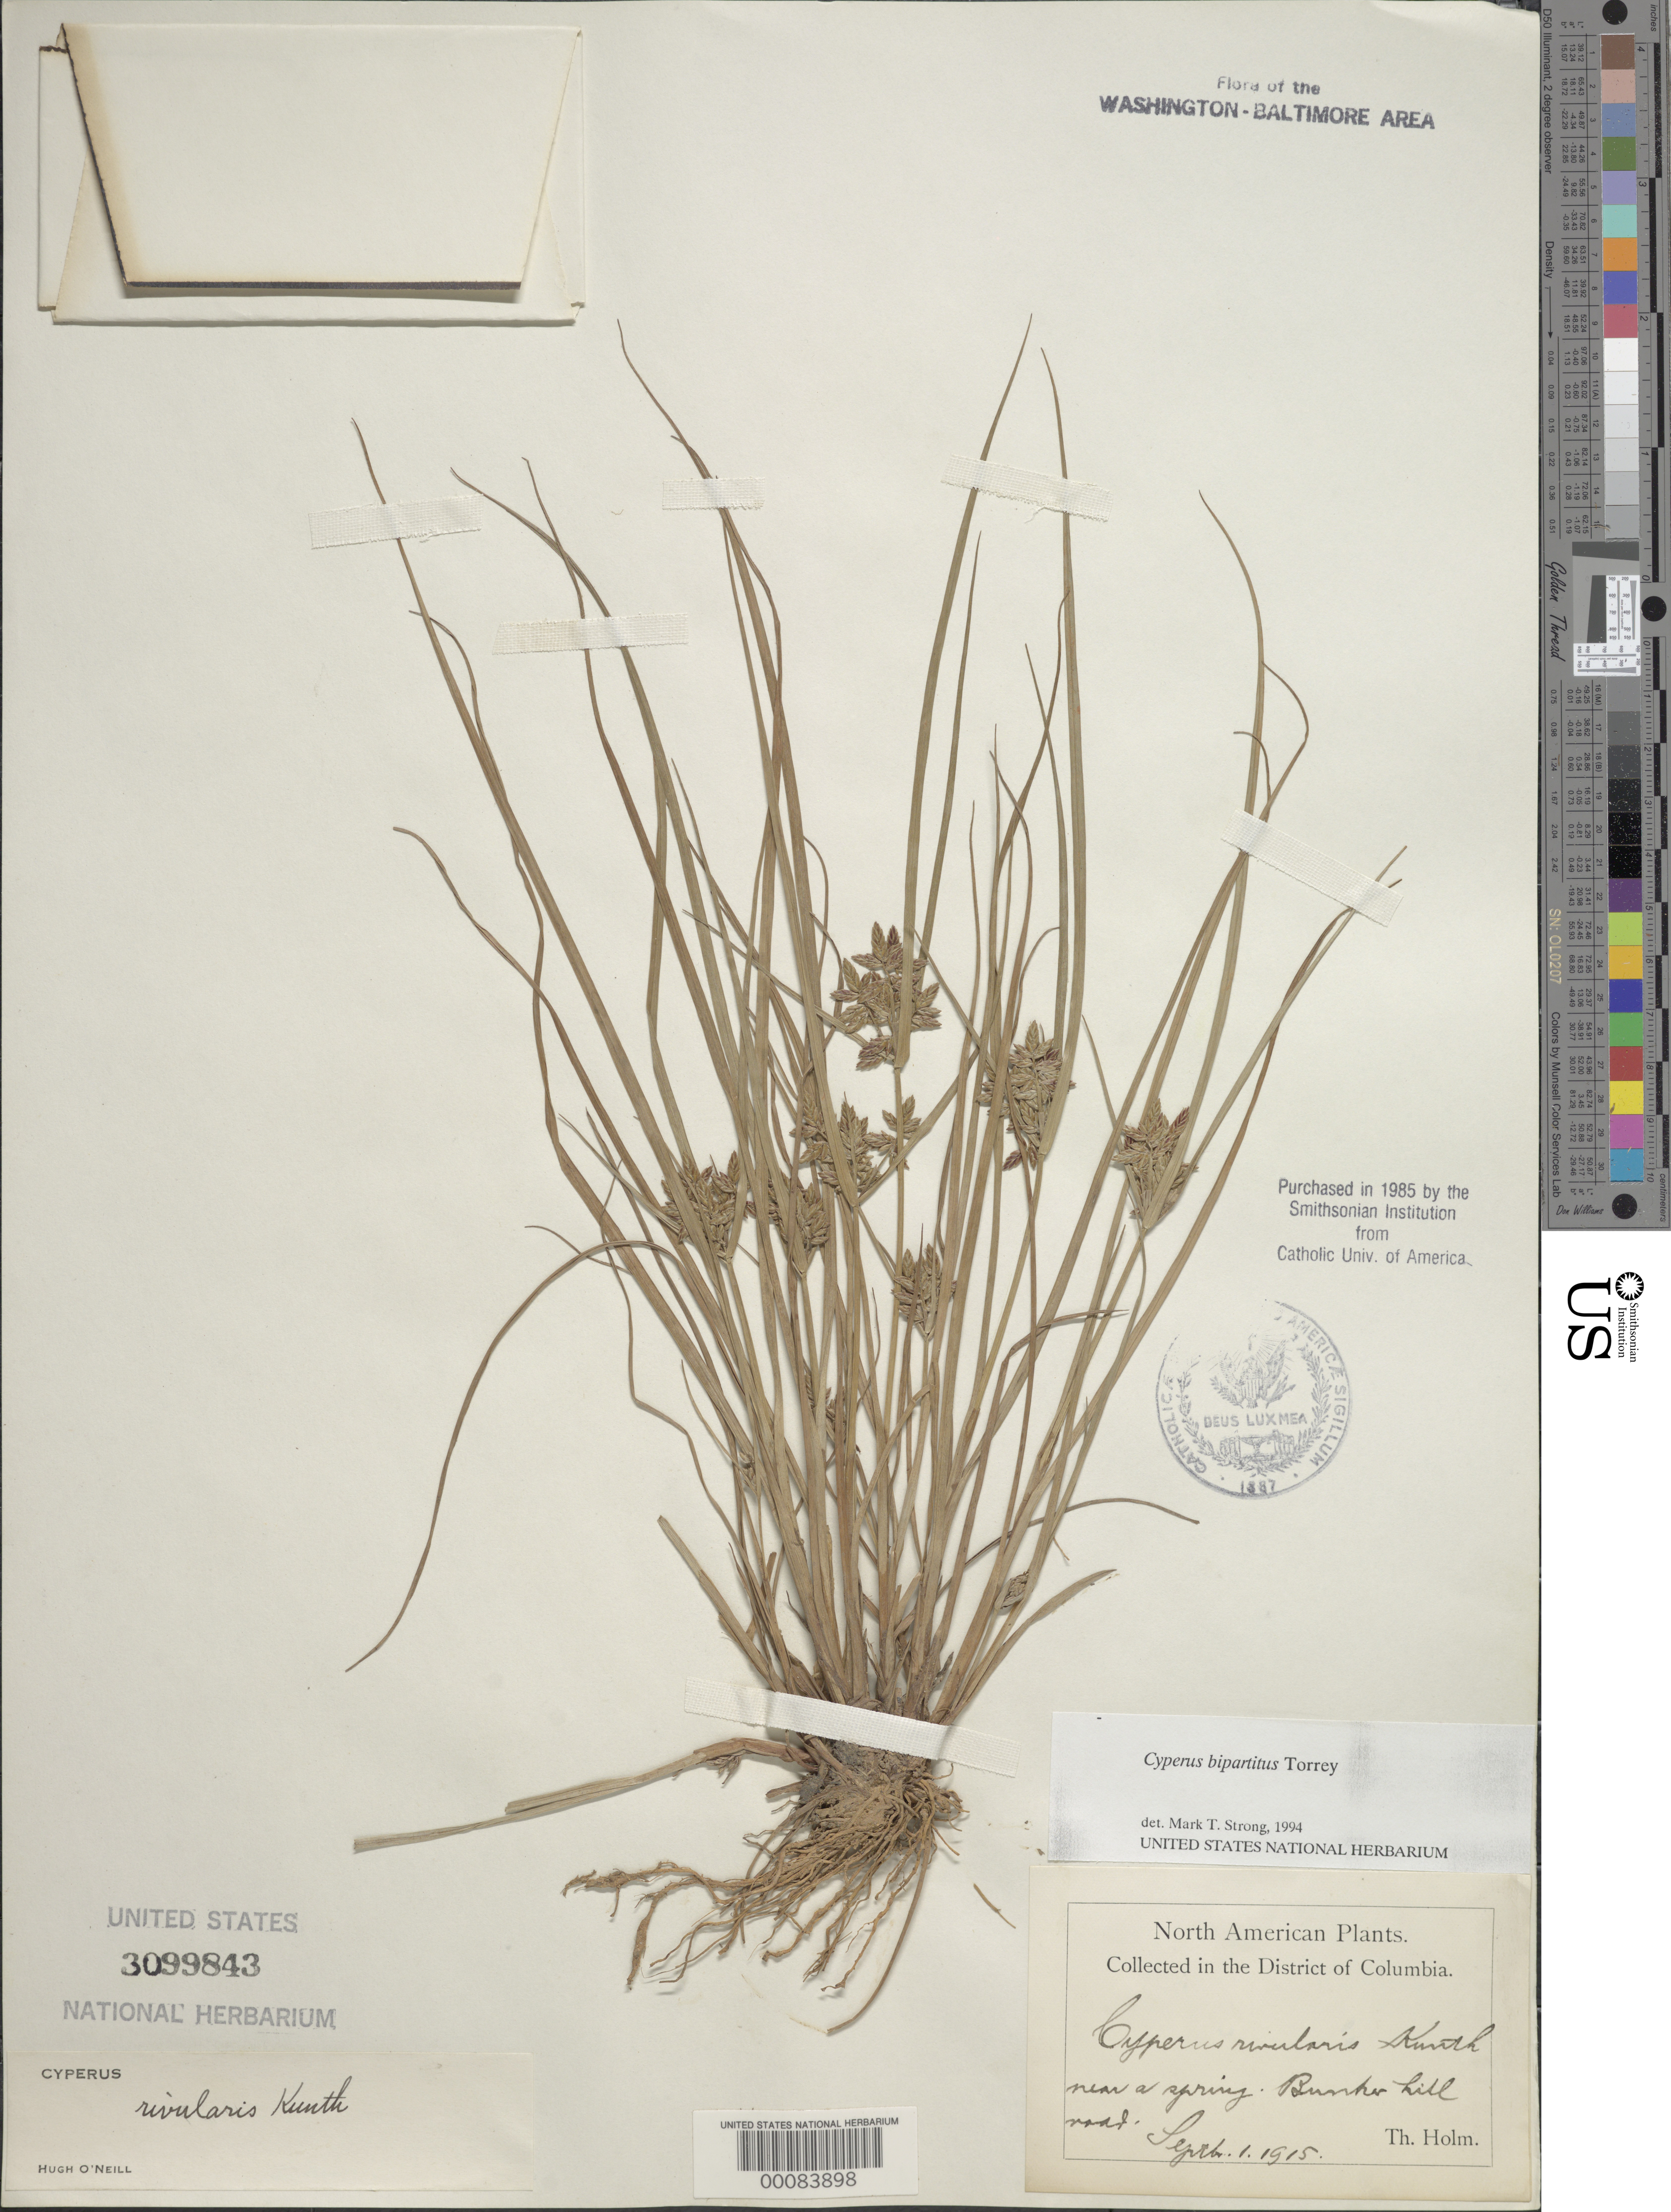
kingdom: Plantae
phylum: Tracheophyta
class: Liliopsida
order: Poales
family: Cyperaceae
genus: Cyperus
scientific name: Cyperus bipartitus Torr.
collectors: T. Holm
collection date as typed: -1 Sep 1915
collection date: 1915-09-01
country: United States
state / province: District of Columbia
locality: Bunker Hill Road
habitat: Near spring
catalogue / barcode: US 3099843